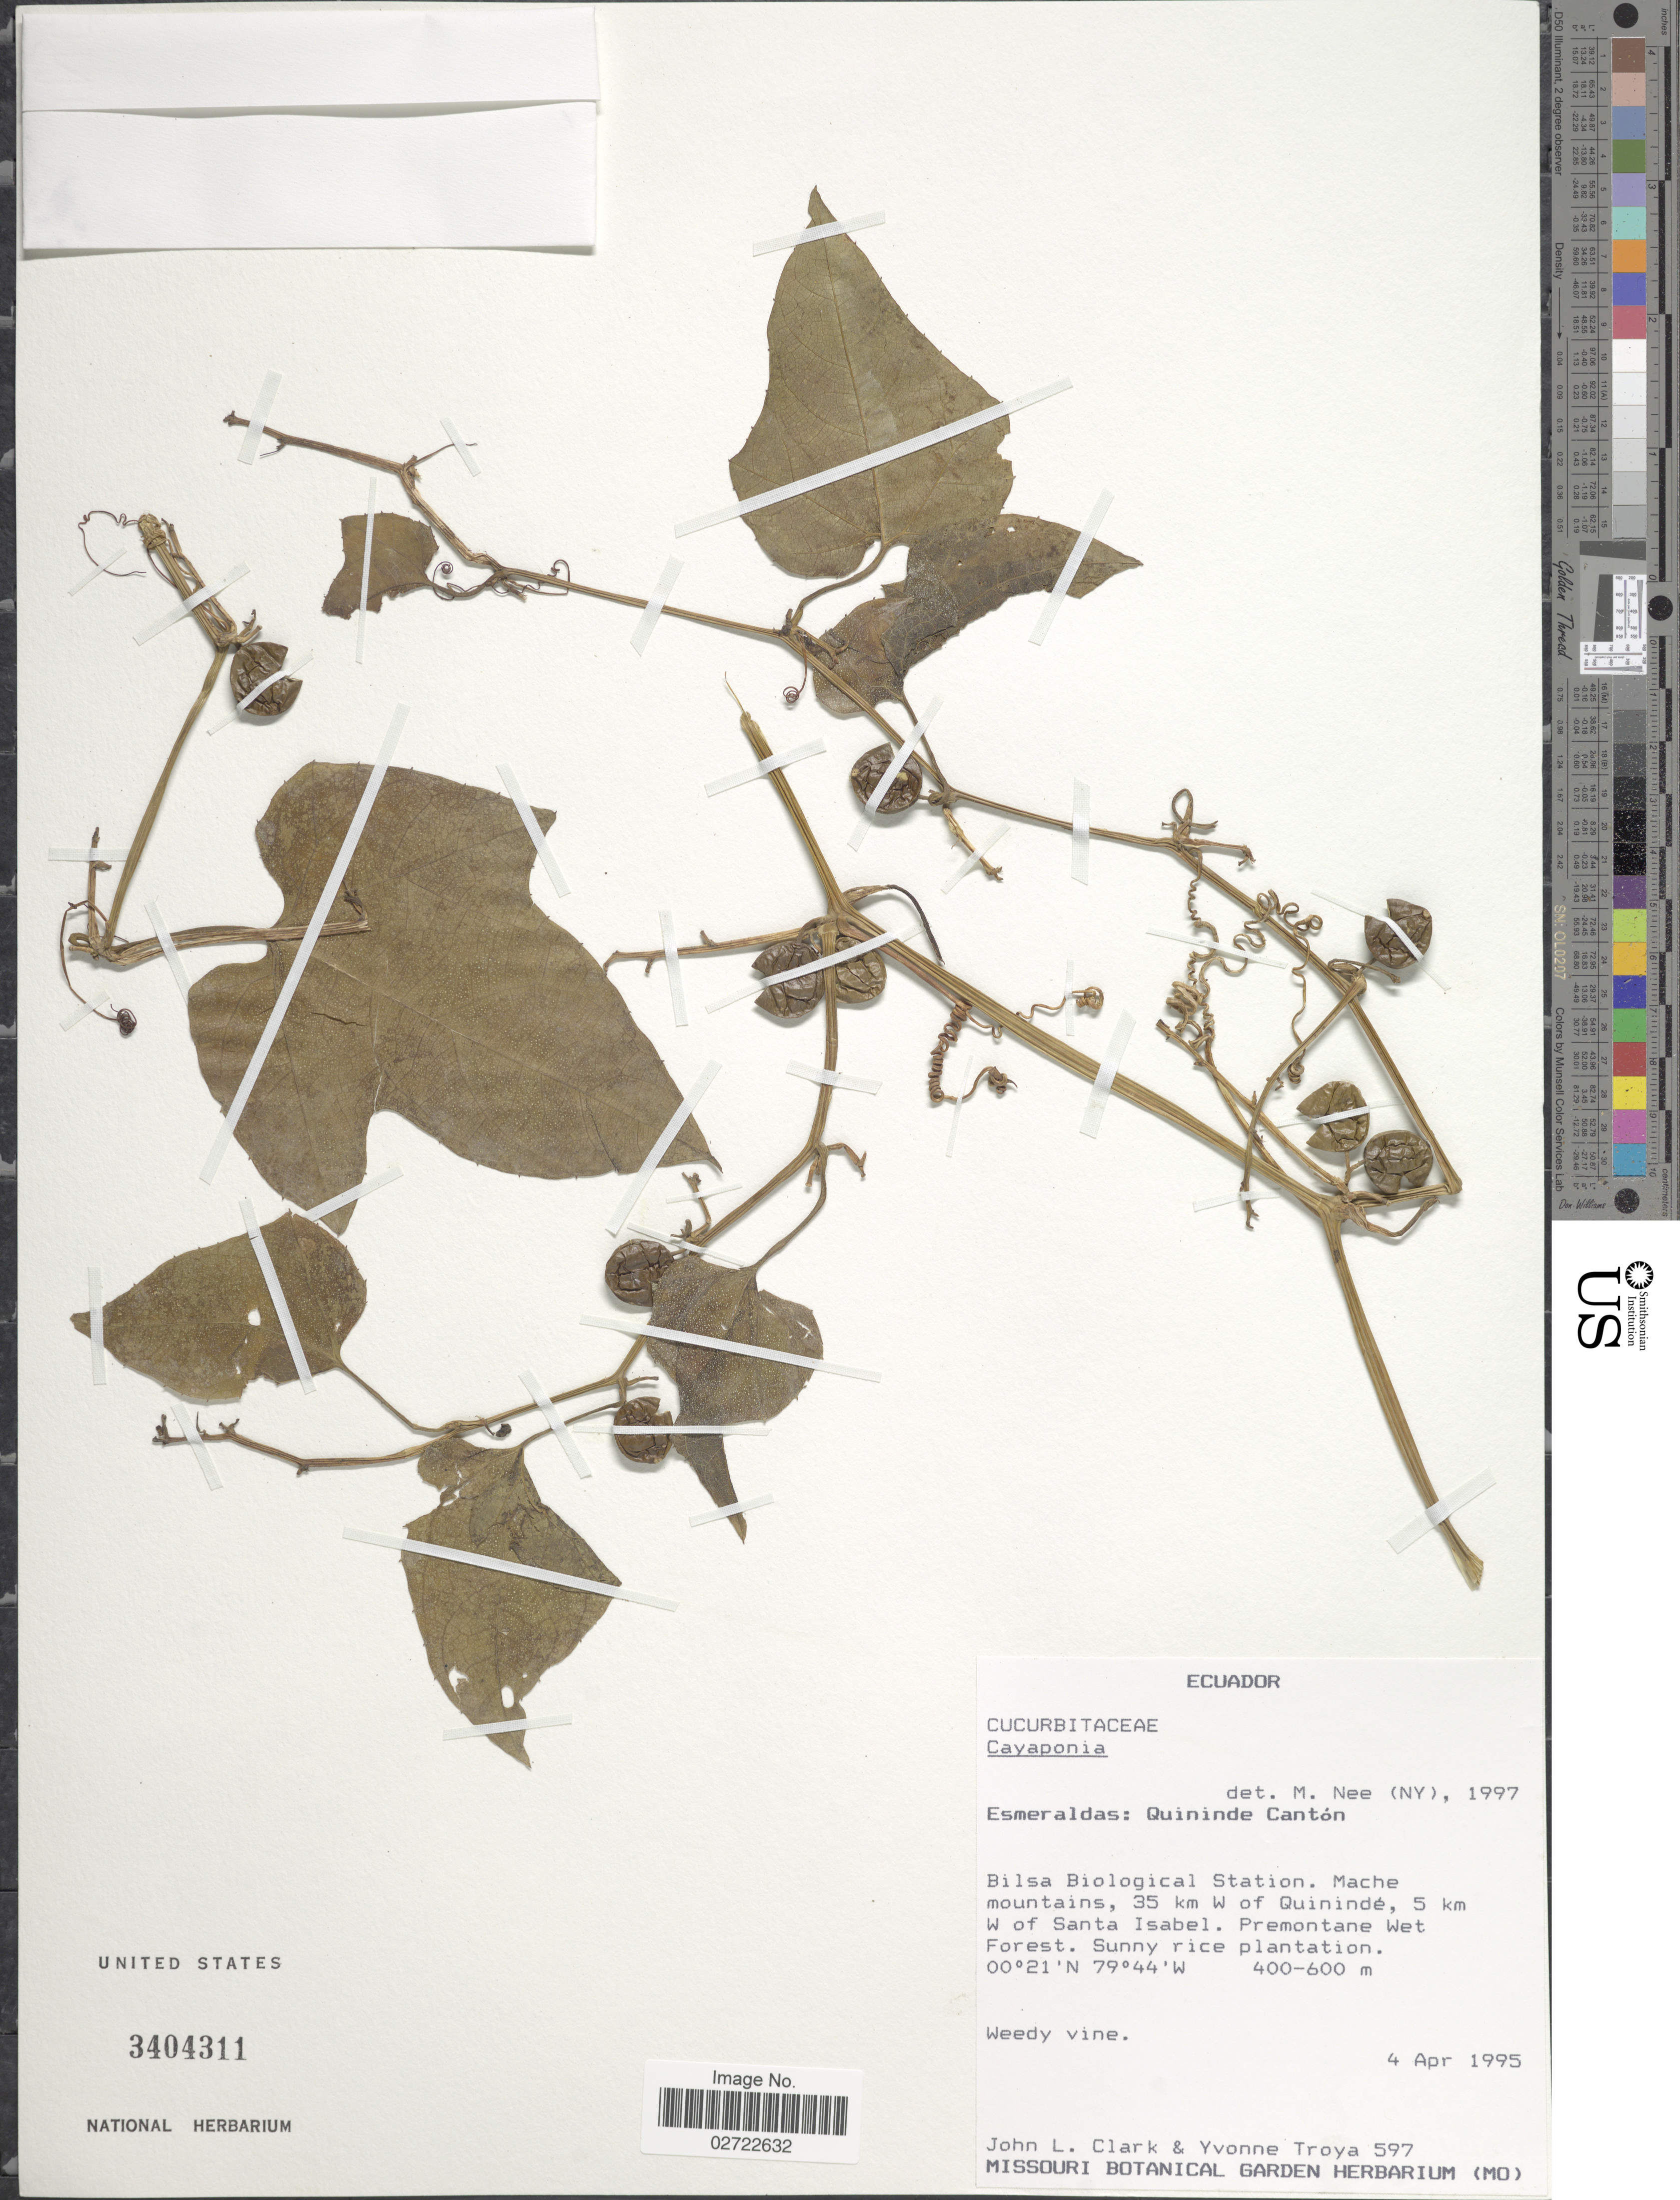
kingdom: Plantae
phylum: Tracheophyta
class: Magnoliopsida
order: Cucurbitales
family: Cucurbitaceae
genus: Cayaponia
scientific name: Cayaponia sp.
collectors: J. L. Clark & Y. Troya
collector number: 597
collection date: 1995-04-04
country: Ecuador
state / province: Esmeraldas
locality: Quininde Canton. Bilsa Biological Station. Mache mountains, 35 km W of Quininde, 5 km W of Santa Isabel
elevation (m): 400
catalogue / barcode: US 3404311